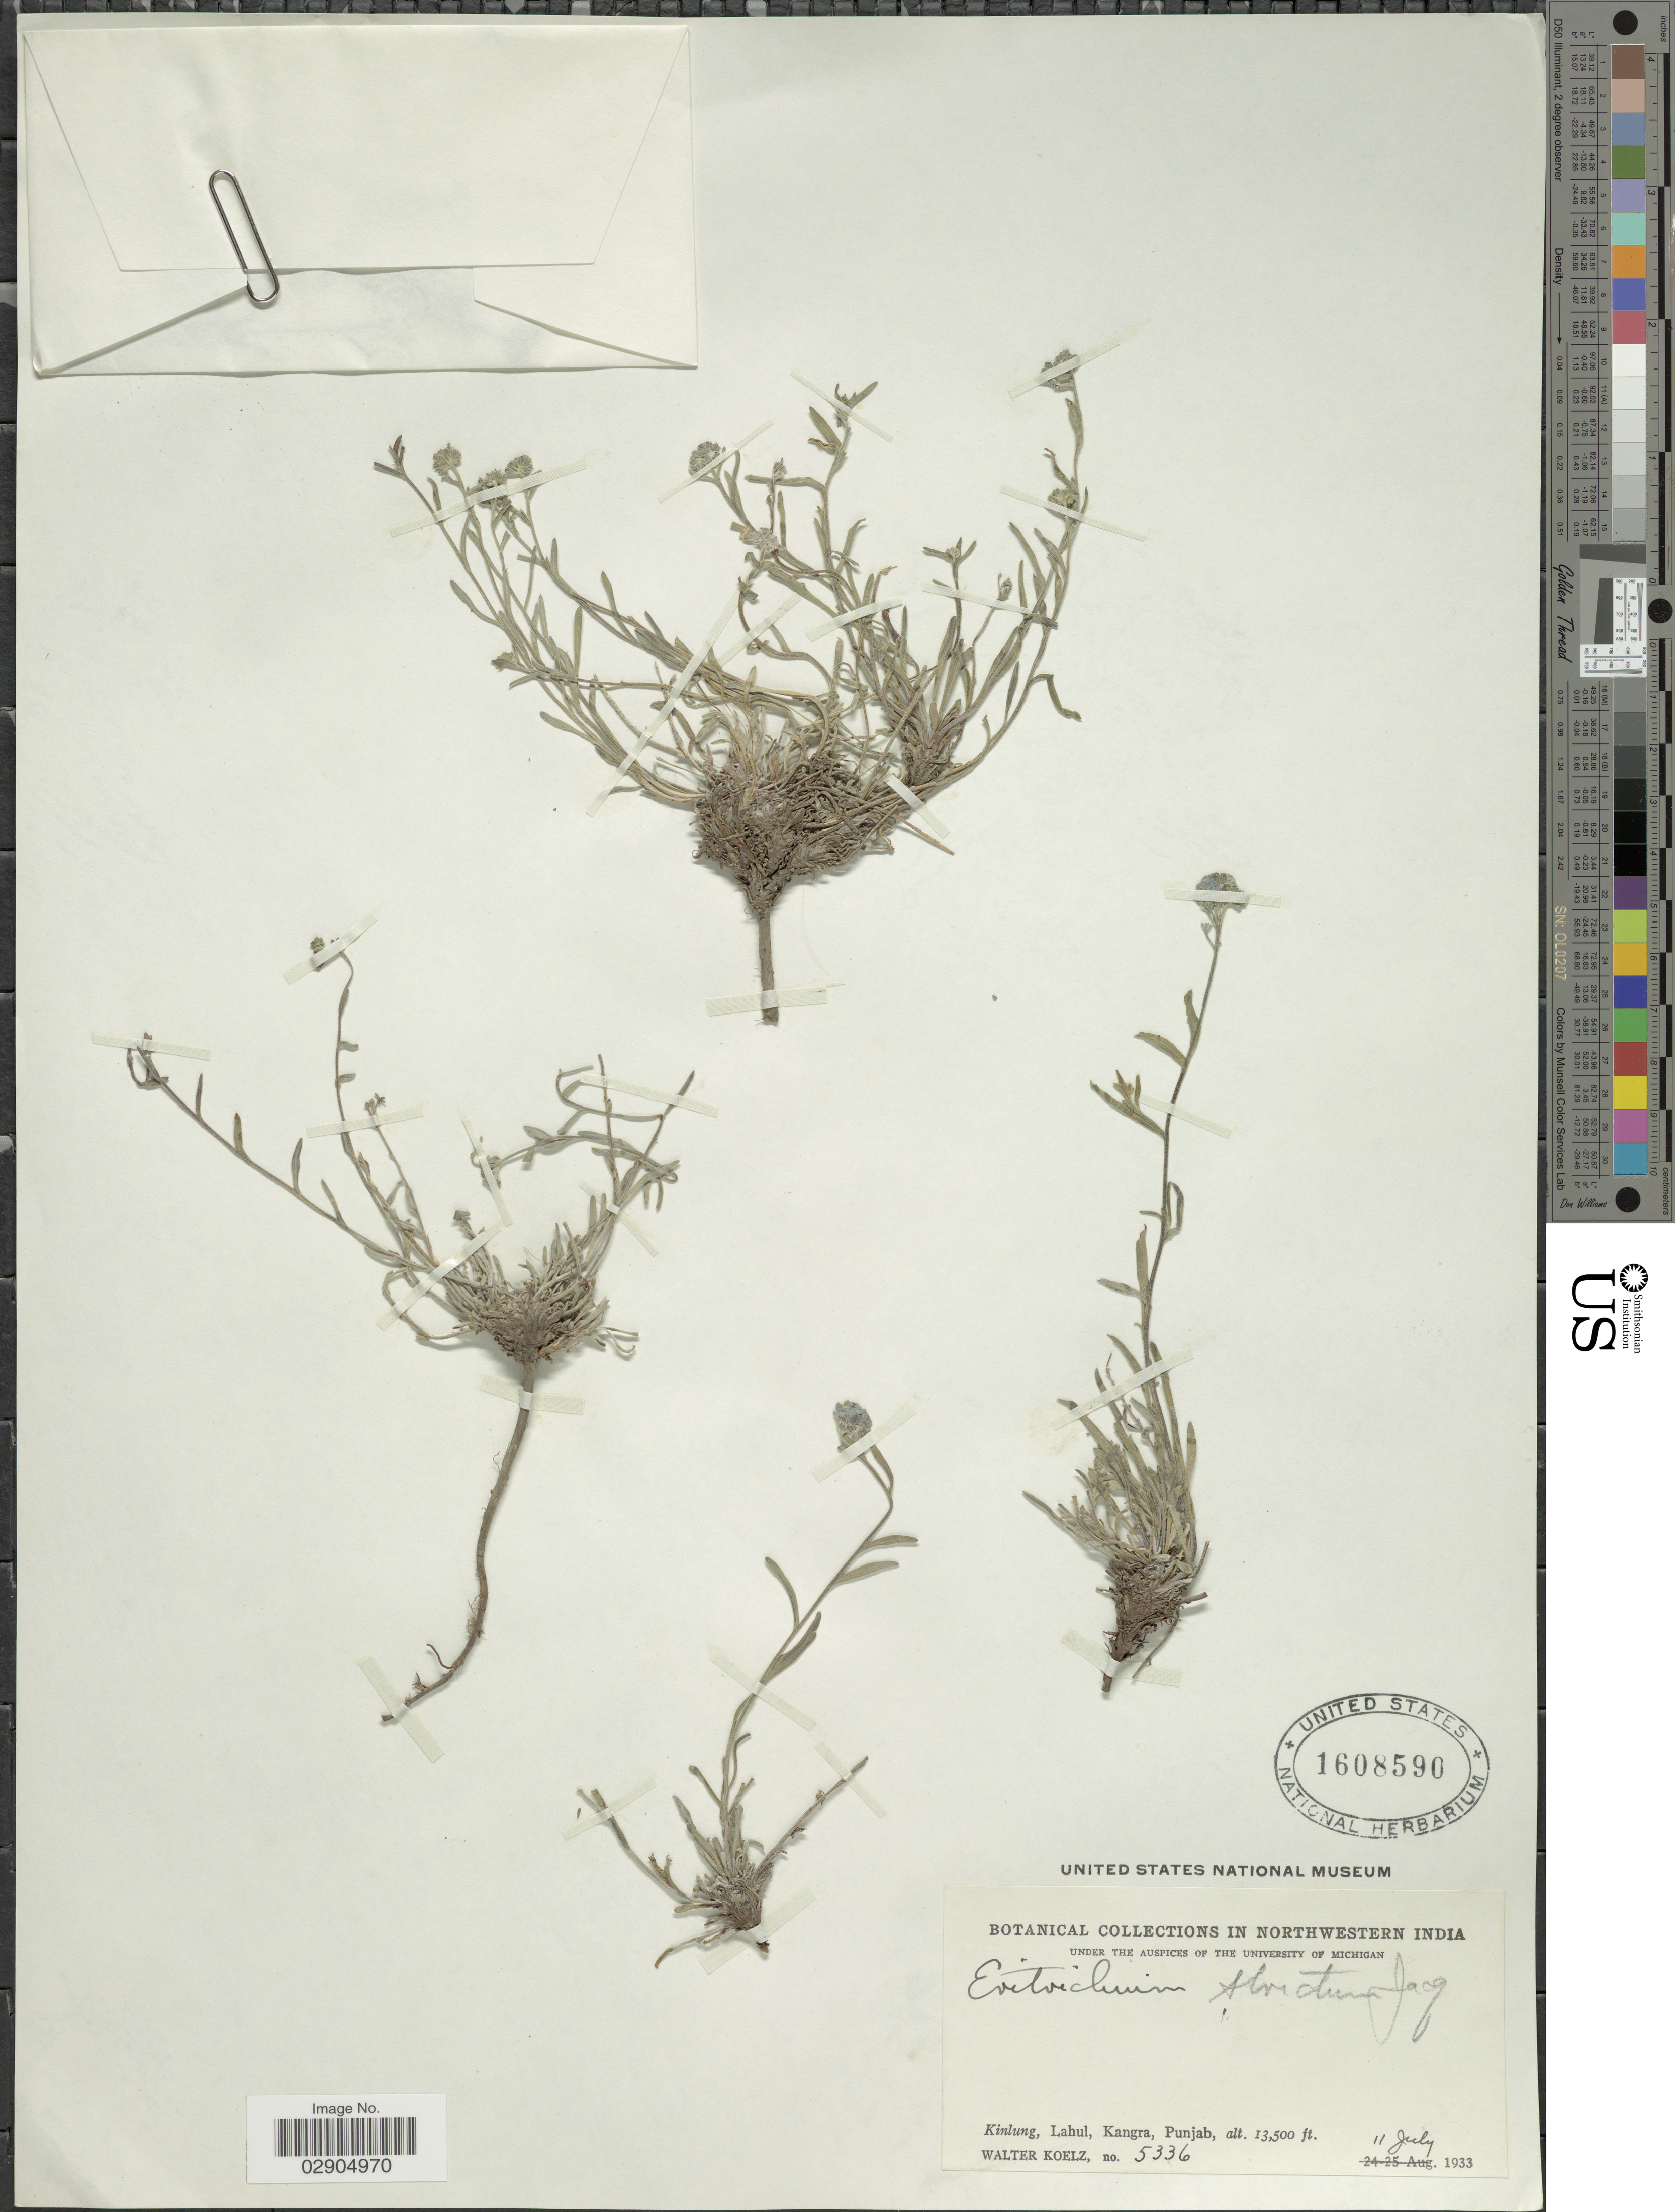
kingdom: Plantae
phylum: Tracheophyta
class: Magnoliopsida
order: Boraginales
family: Boraginaceae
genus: Eritrichium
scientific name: Eritrichium strictum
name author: Decne.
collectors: W. N. Koelz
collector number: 5336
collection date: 1933-07-11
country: India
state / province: Punjab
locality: Northwestern India. Kinlung, Lahul, Kangra, Punjab.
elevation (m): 4115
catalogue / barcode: US 1608590